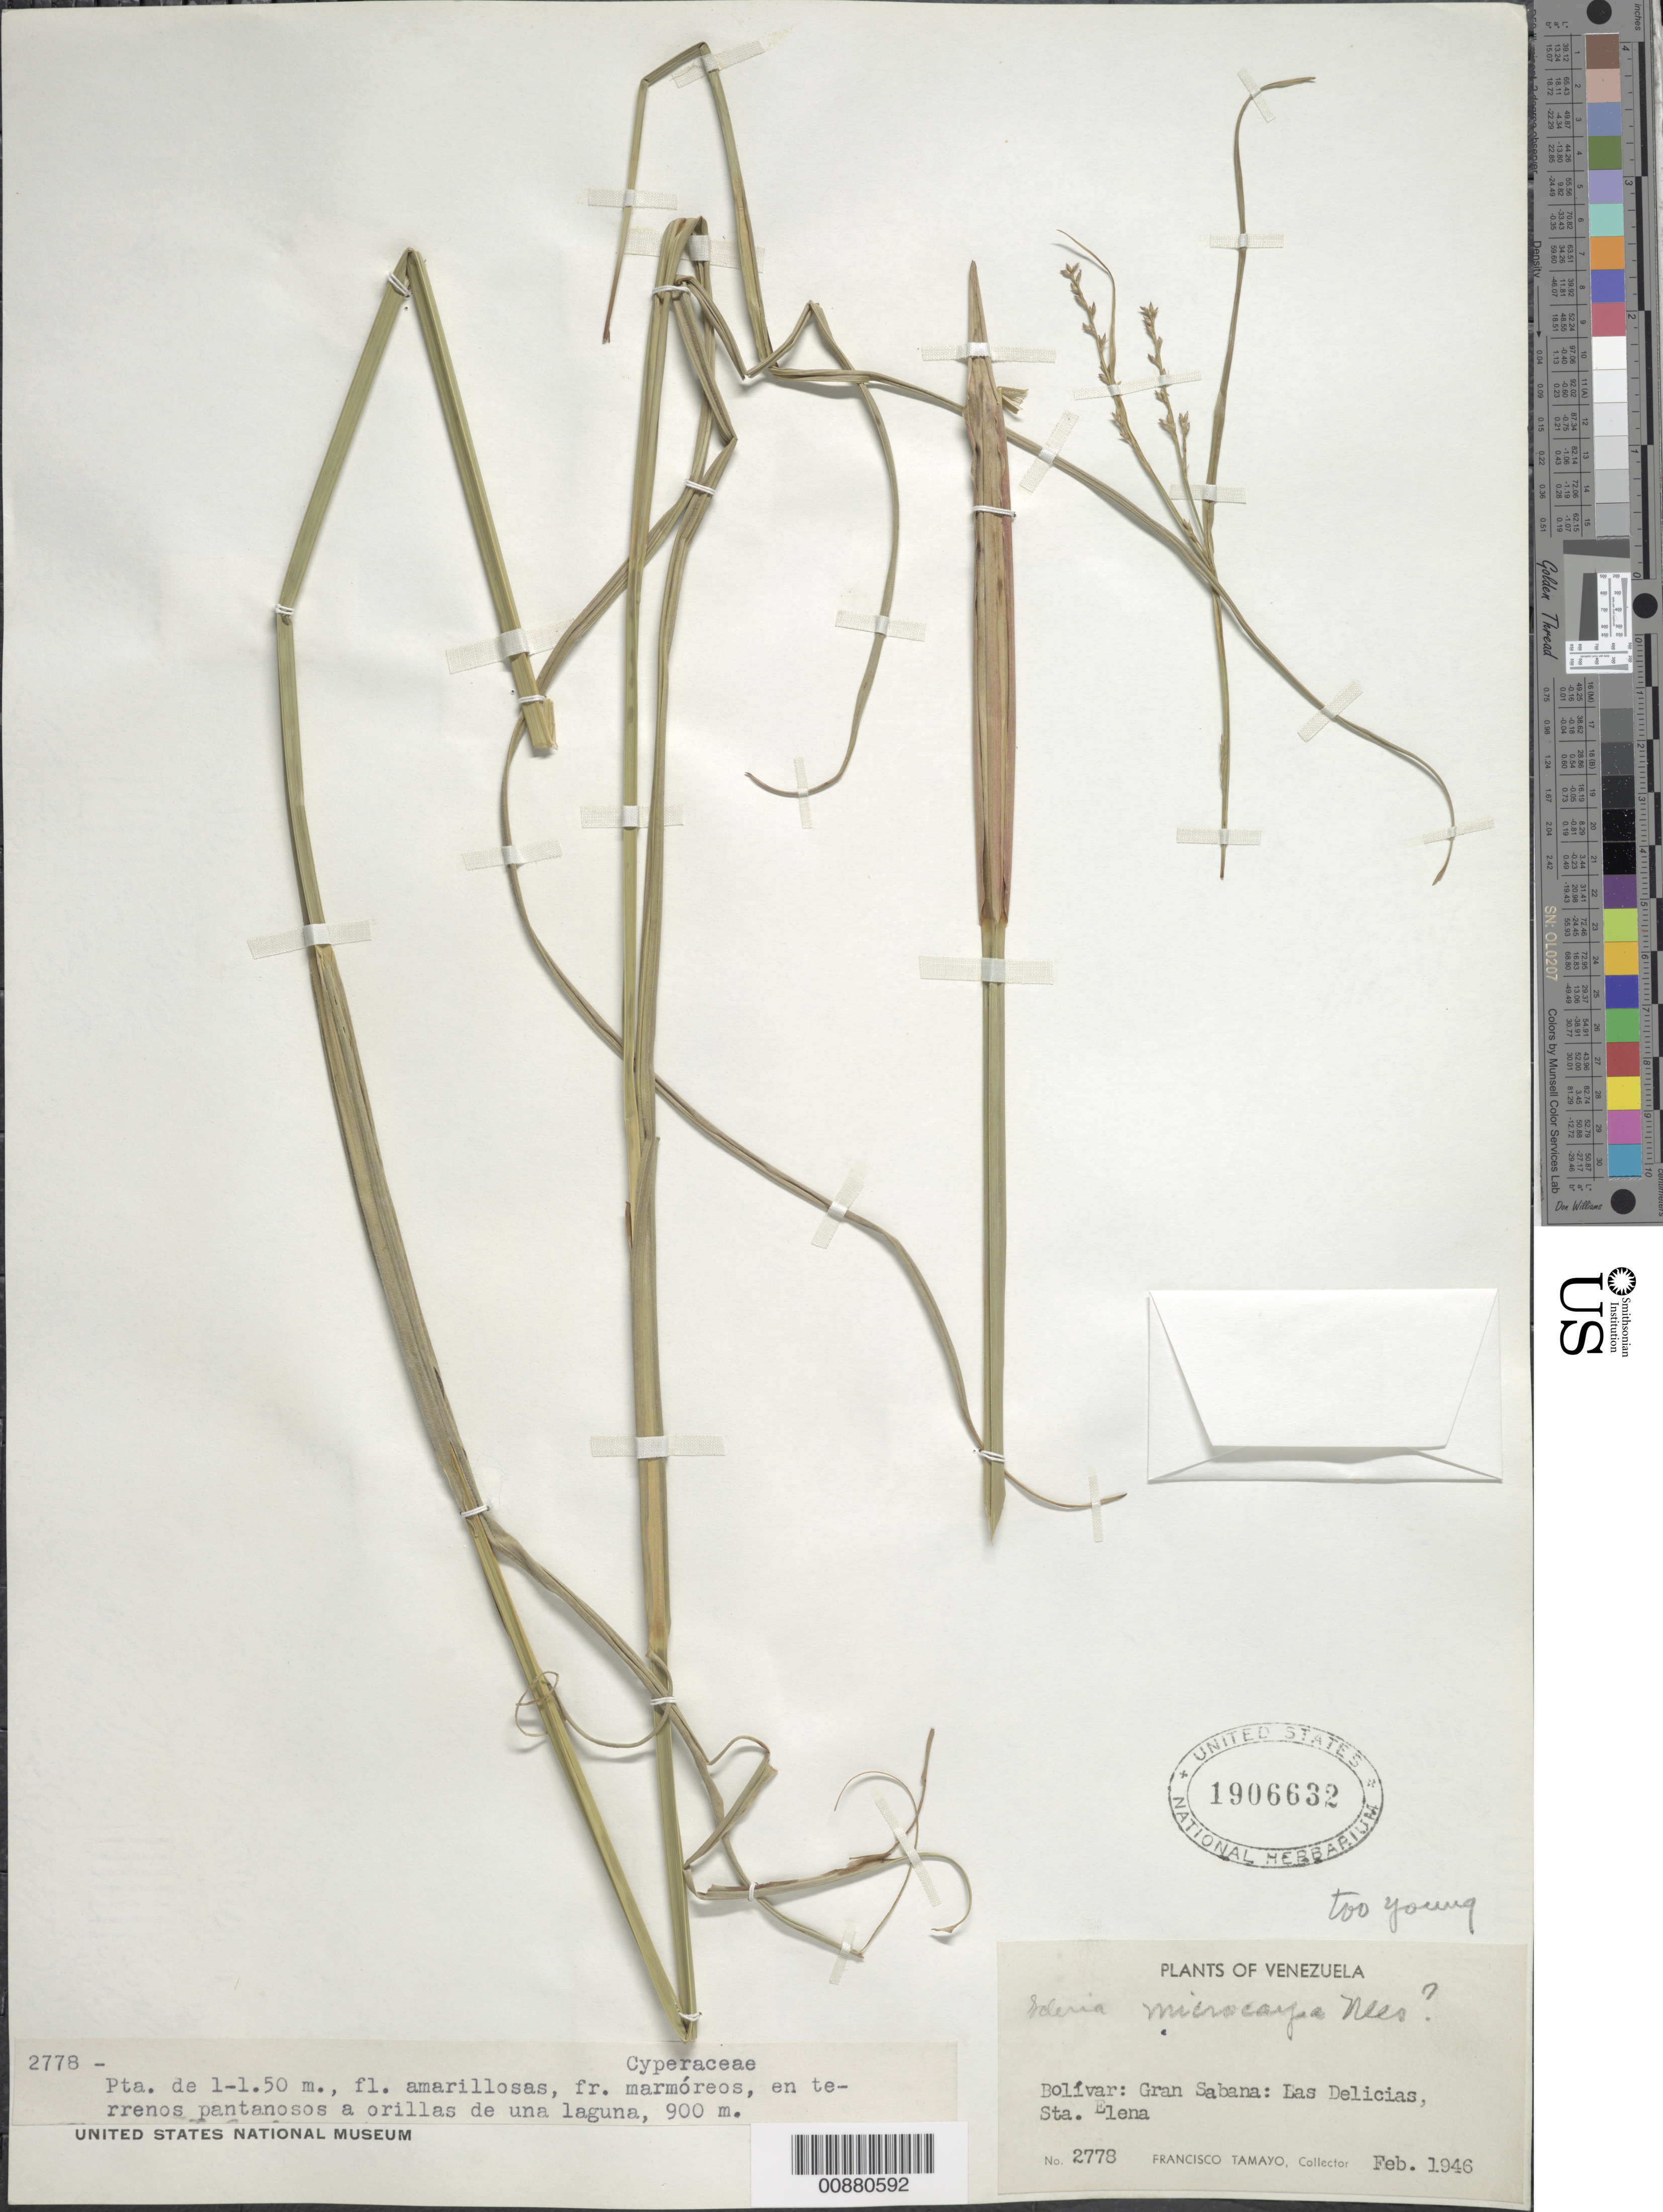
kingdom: Plantae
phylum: Tracheophyta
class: Liliopsida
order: Poales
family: Cyperaceae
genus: Scleria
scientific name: Scleria microcarpa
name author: Nees ex Kunth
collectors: F. Tamayo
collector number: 2778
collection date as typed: Feb-46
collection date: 1946-02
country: Venezuela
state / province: Bolívar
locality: Gran Sabana, Sta. Elena, Las Delicias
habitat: Terrenos pantanosos a orillas de una laguna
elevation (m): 900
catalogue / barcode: US 1906632